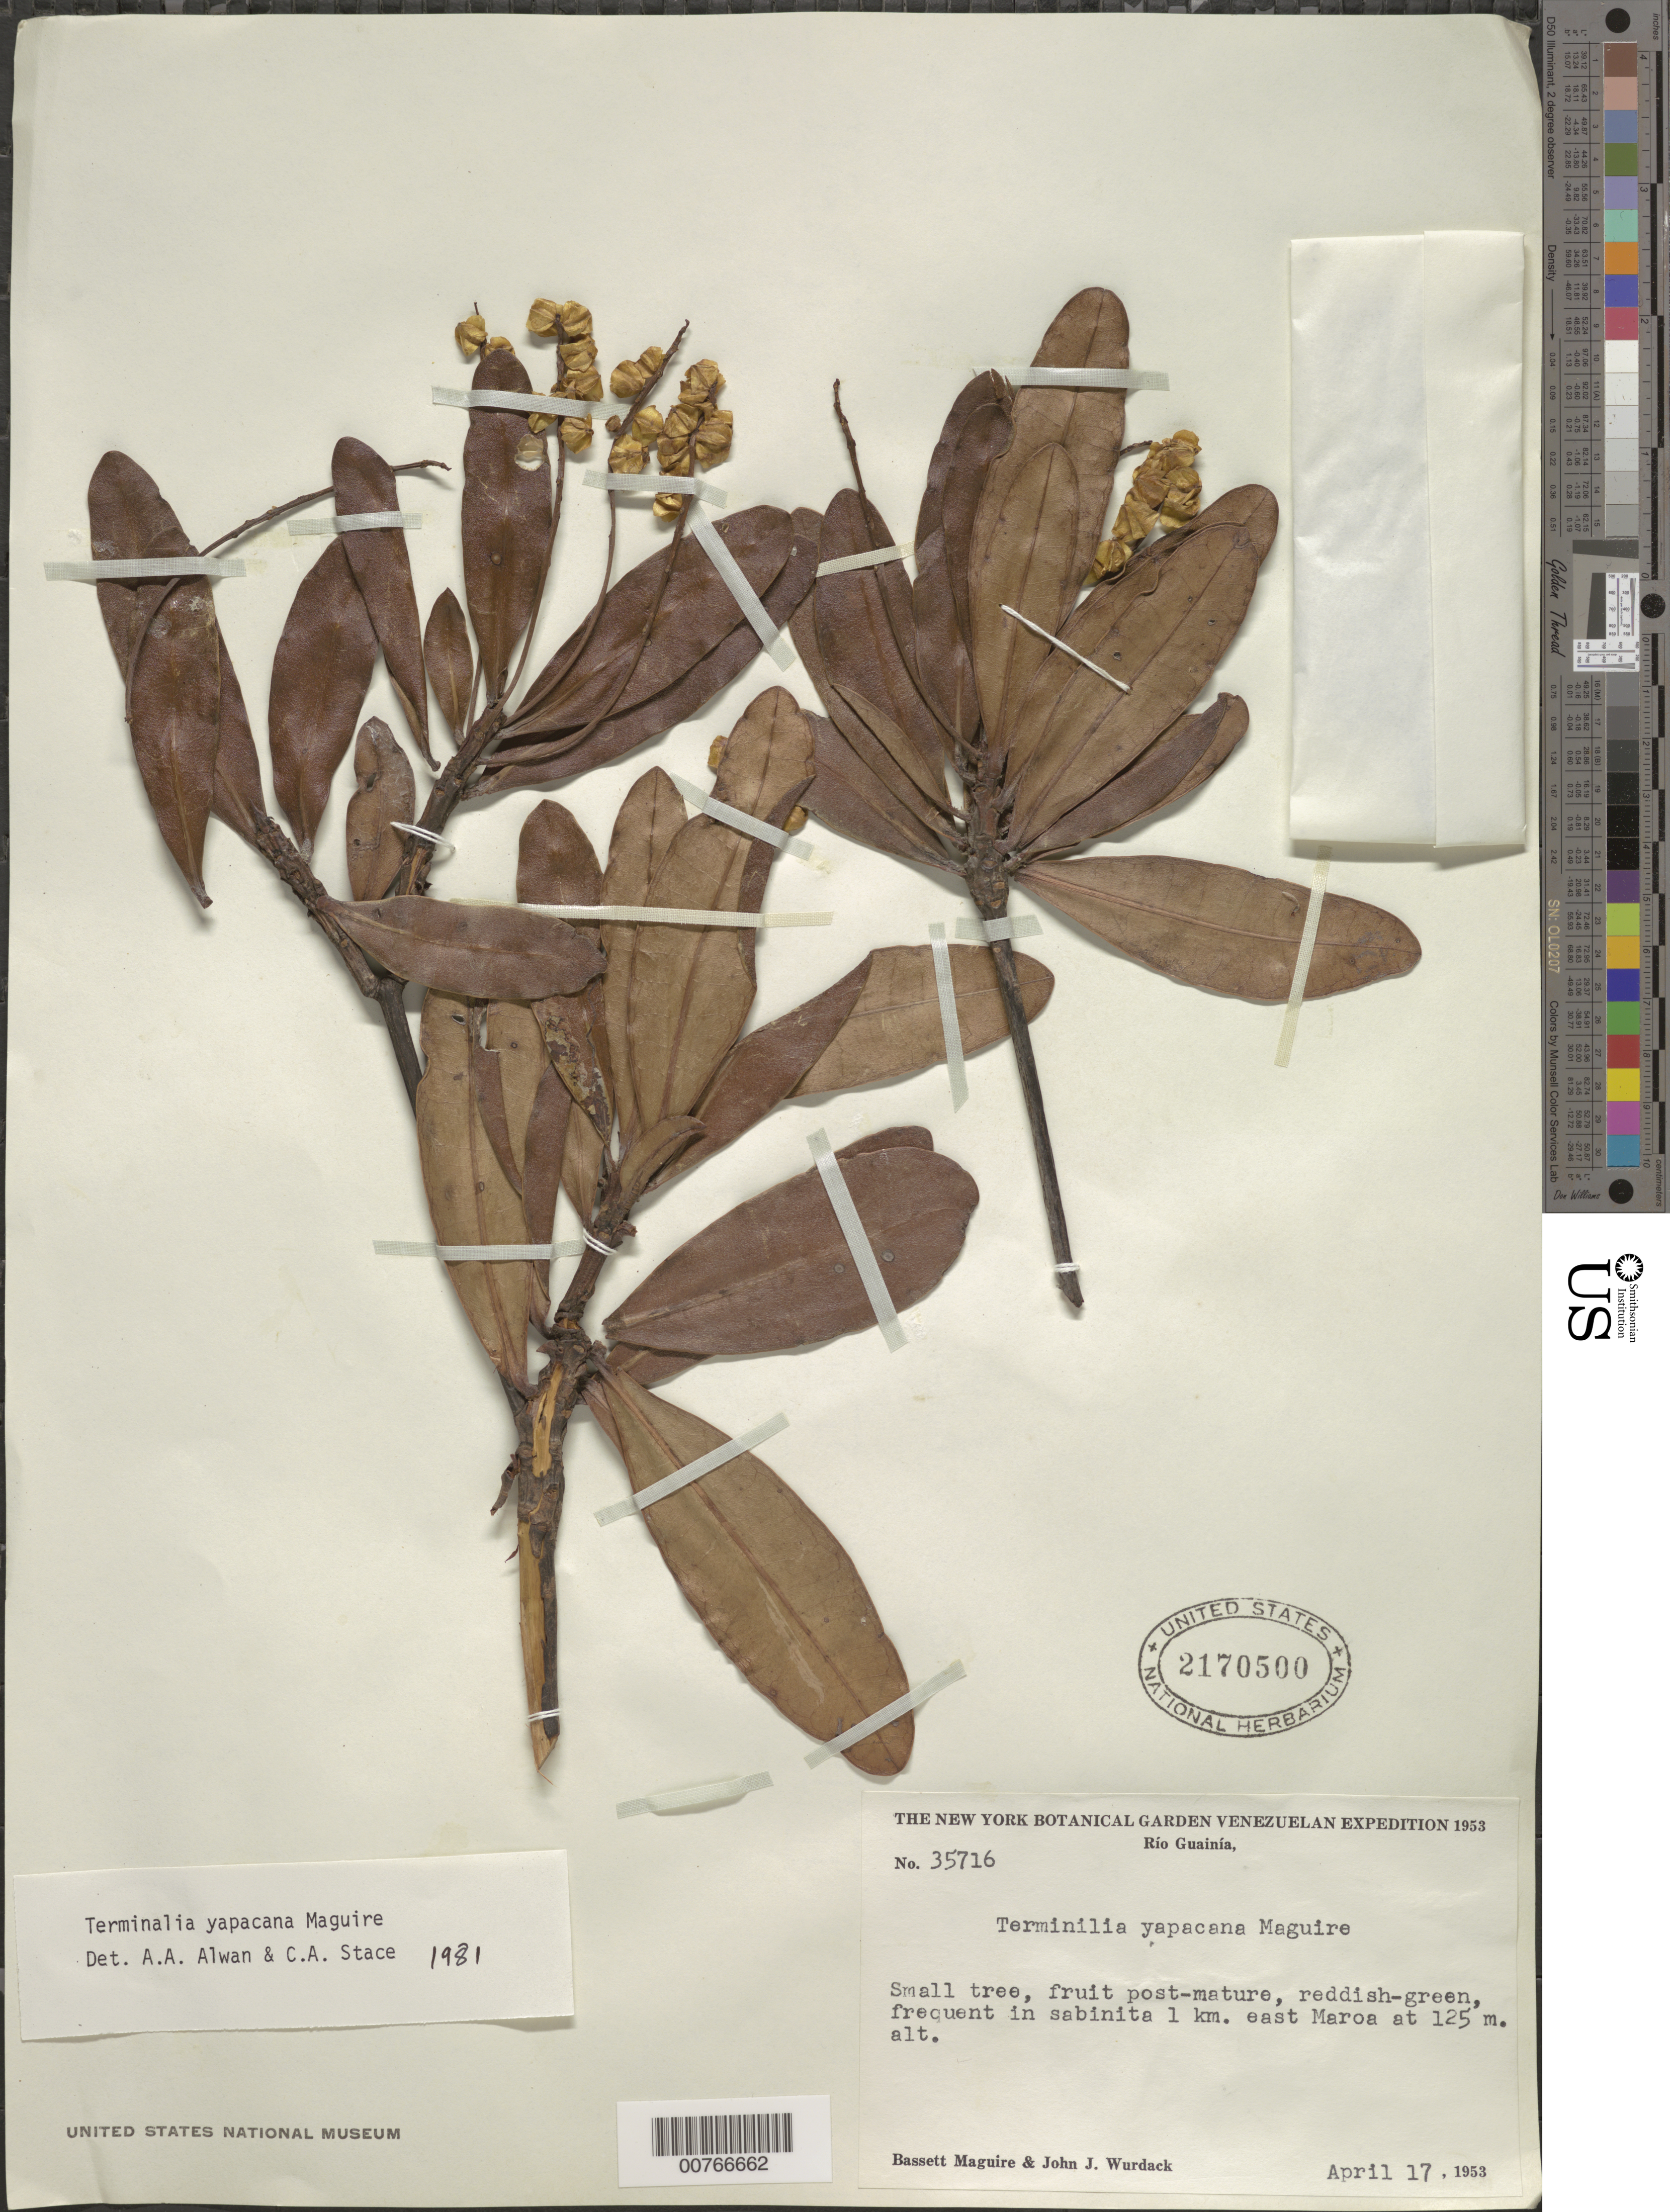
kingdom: Plantae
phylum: Tracheophyta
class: Magnoliopsida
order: Myrtales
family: Combretaceae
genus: Terminalia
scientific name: Terminalia yapacana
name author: Maguire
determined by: Alwan, A. R.; Stace, C. A.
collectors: B. Maguire & J. J. Wurdack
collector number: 35716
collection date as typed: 17-Apr-53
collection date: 1953-04-17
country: Venezuela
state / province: Amazonas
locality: Río Guainía, 1 km E of Maroa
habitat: Sabanita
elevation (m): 125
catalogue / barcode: US 2170500